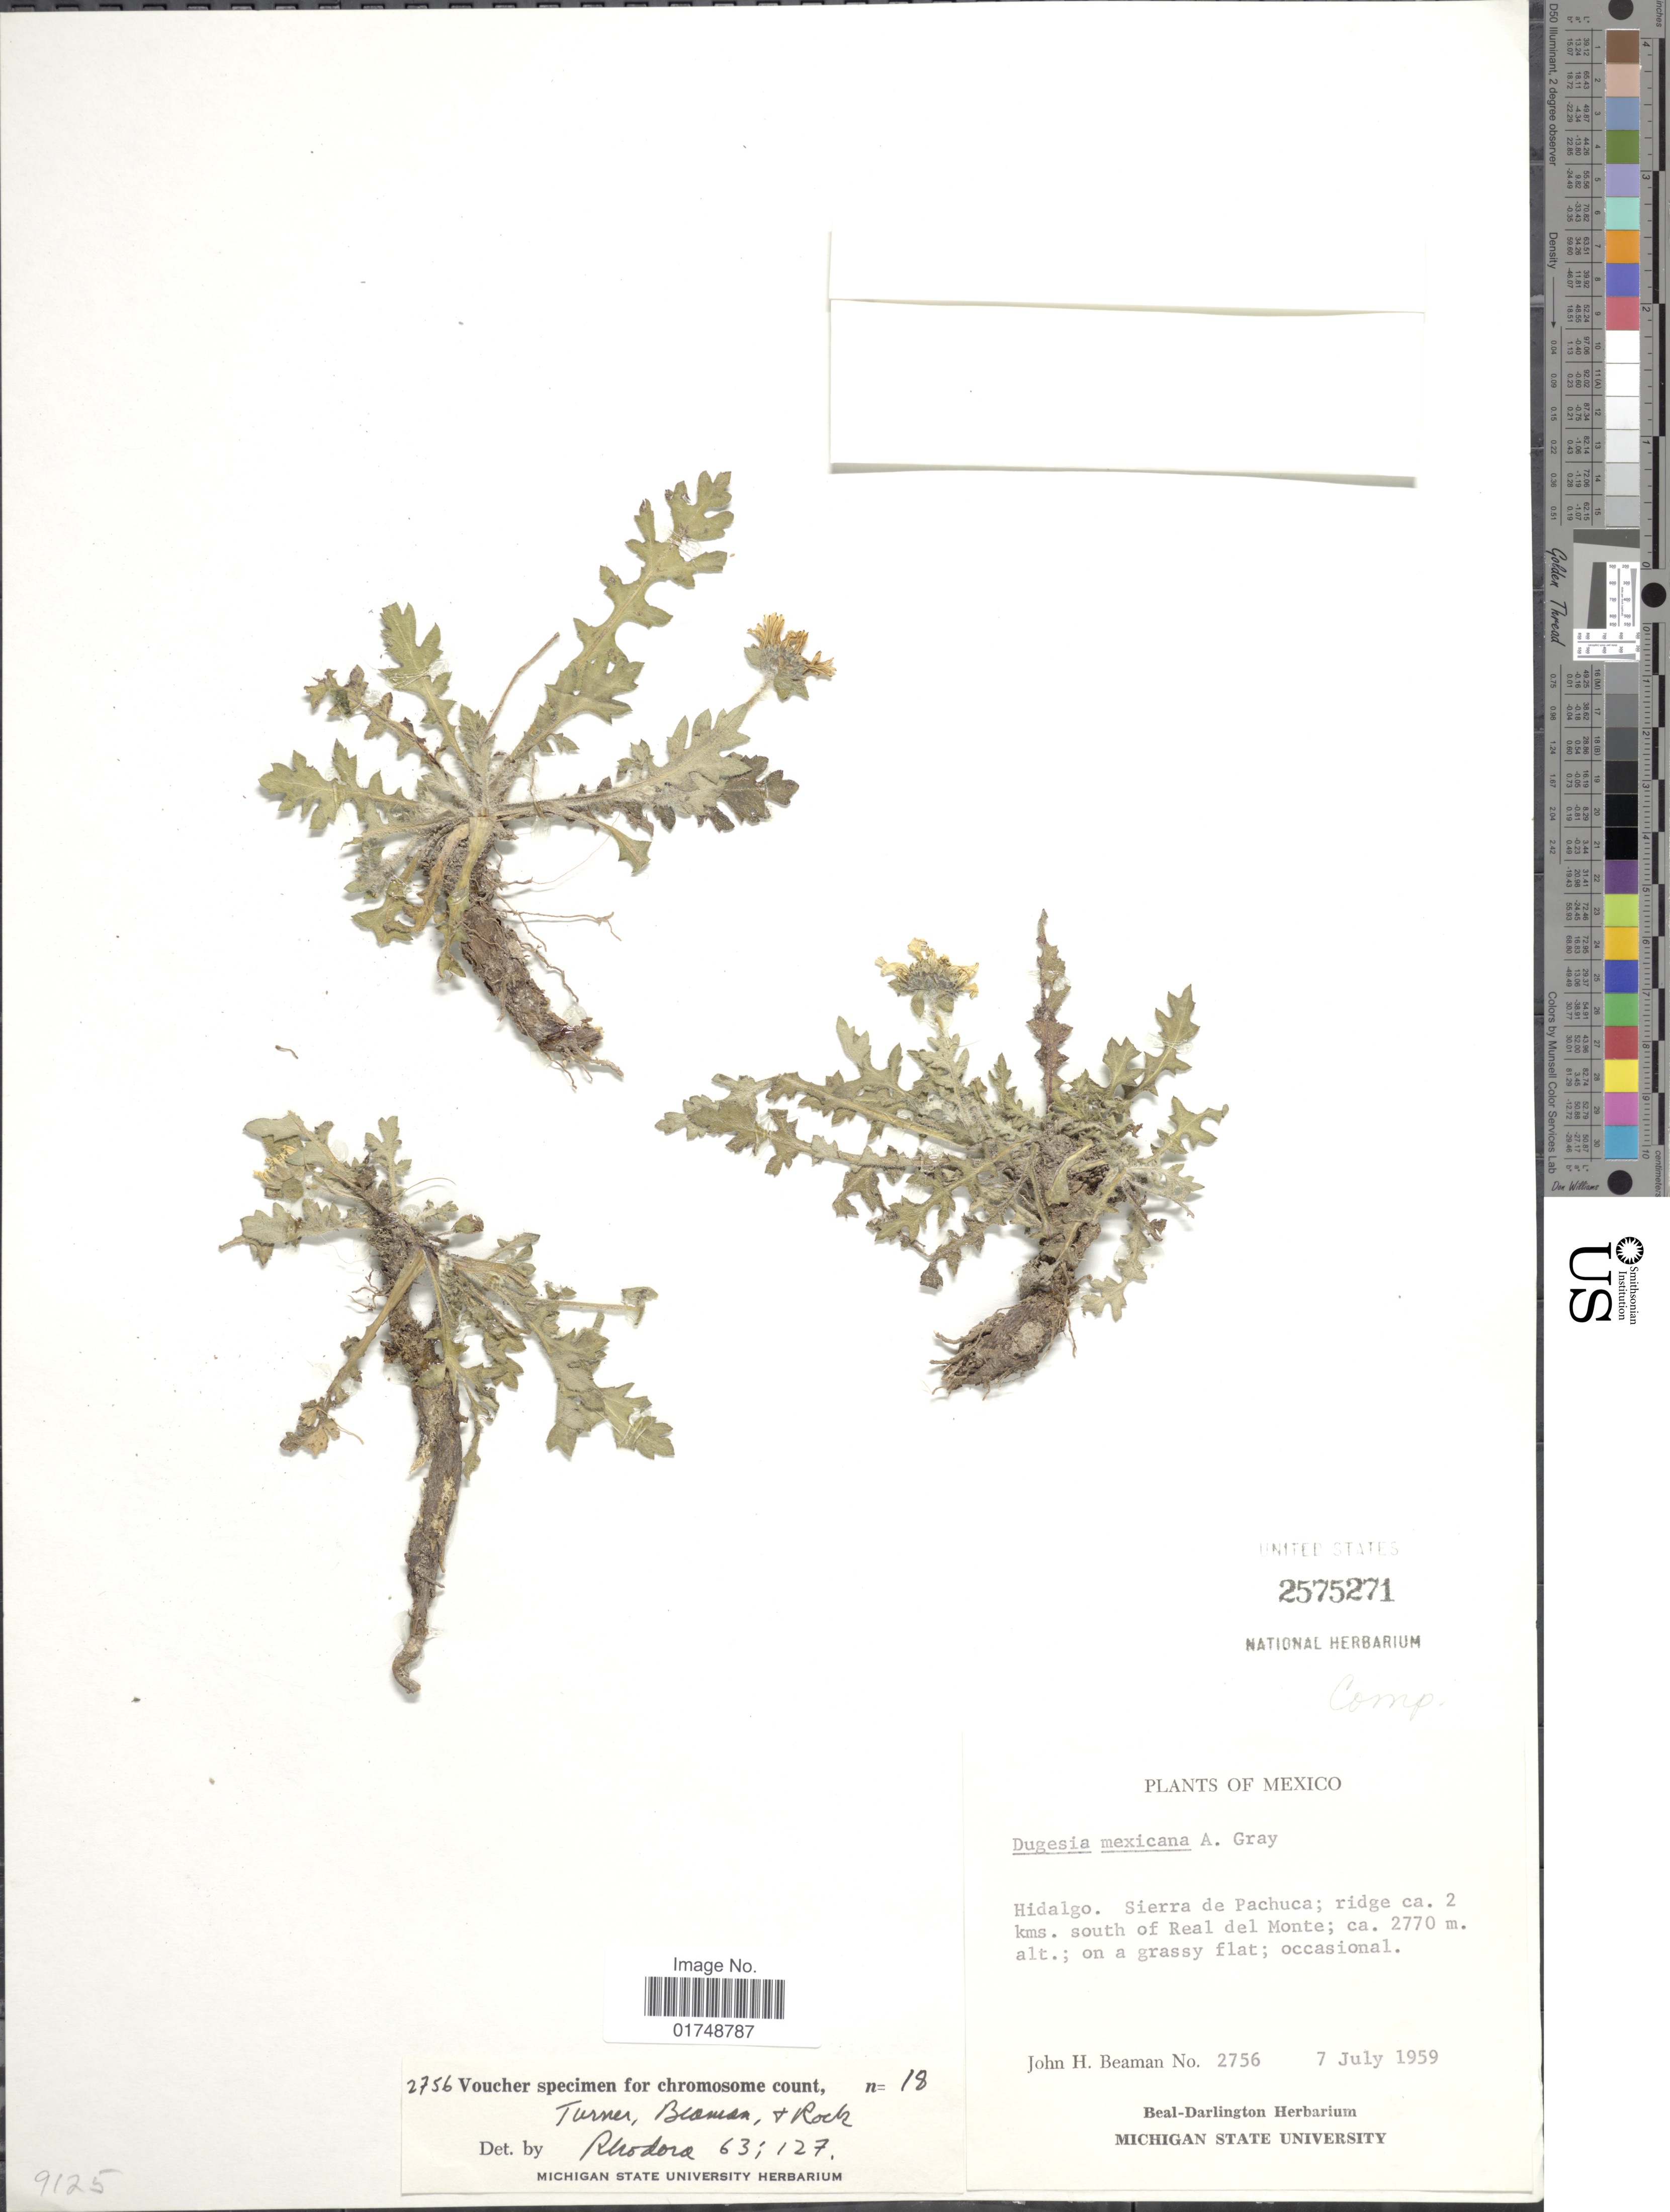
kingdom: Plantae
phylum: Tracheophyta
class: Magnoliopsida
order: Asterales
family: Asteraceae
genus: Dugesia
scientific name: Dugesia mexicana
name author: A. Gray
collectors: J. H. Beaman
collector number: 2756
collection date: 1959-07-07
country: Mexico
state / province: Hidalgo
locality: Sierra de Pachuca; ridge ca. 2 kms. south of Real del Monte; on a grassy flat; occasional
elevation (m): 2770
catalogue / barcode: US 2575271